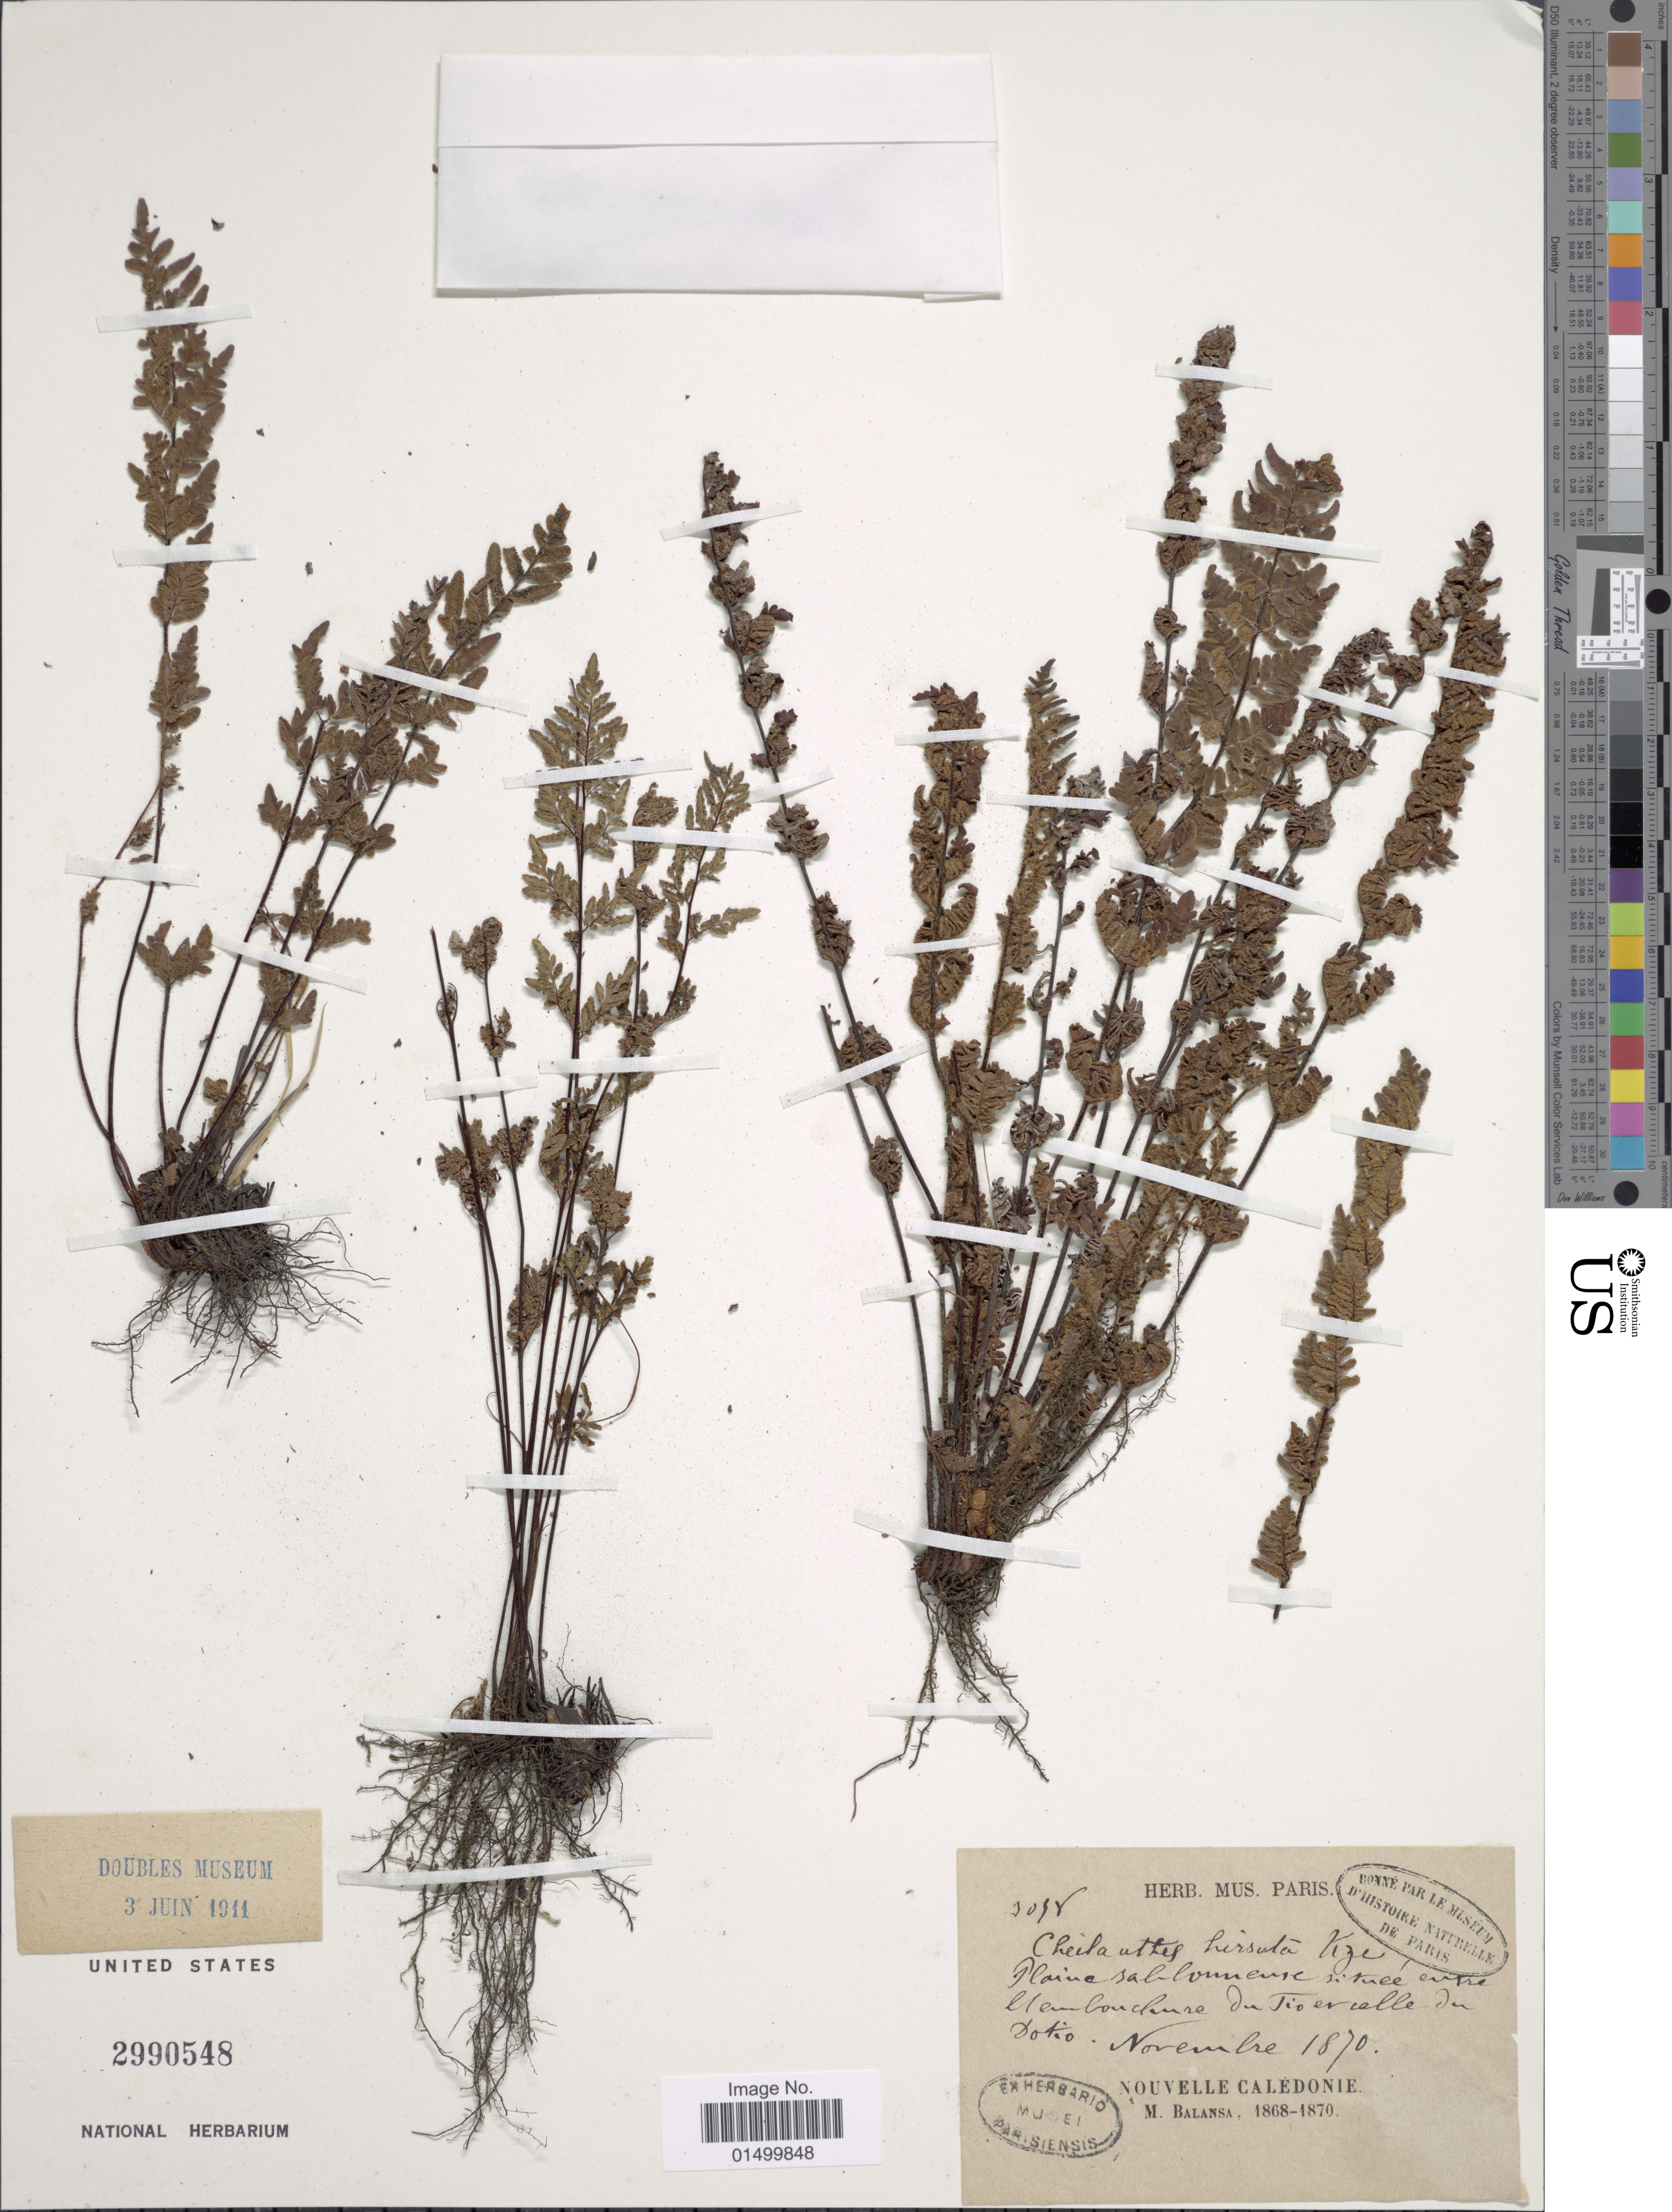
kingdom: Plantae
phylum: Tracheophyta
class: Polypodiopsida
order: Polypodiales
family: Pteridaceae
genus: Cheilanthes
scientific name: Cheilanthes javensis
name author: (Willd.) T. Moore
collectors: B. Balansa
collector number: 3098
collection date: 1890-11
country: New Caledonia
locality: Marine salblomense, riteue entre Uanlonchure, Ju Tiorecalle Ju Dotio [interpreted]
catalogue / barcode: US 2990548